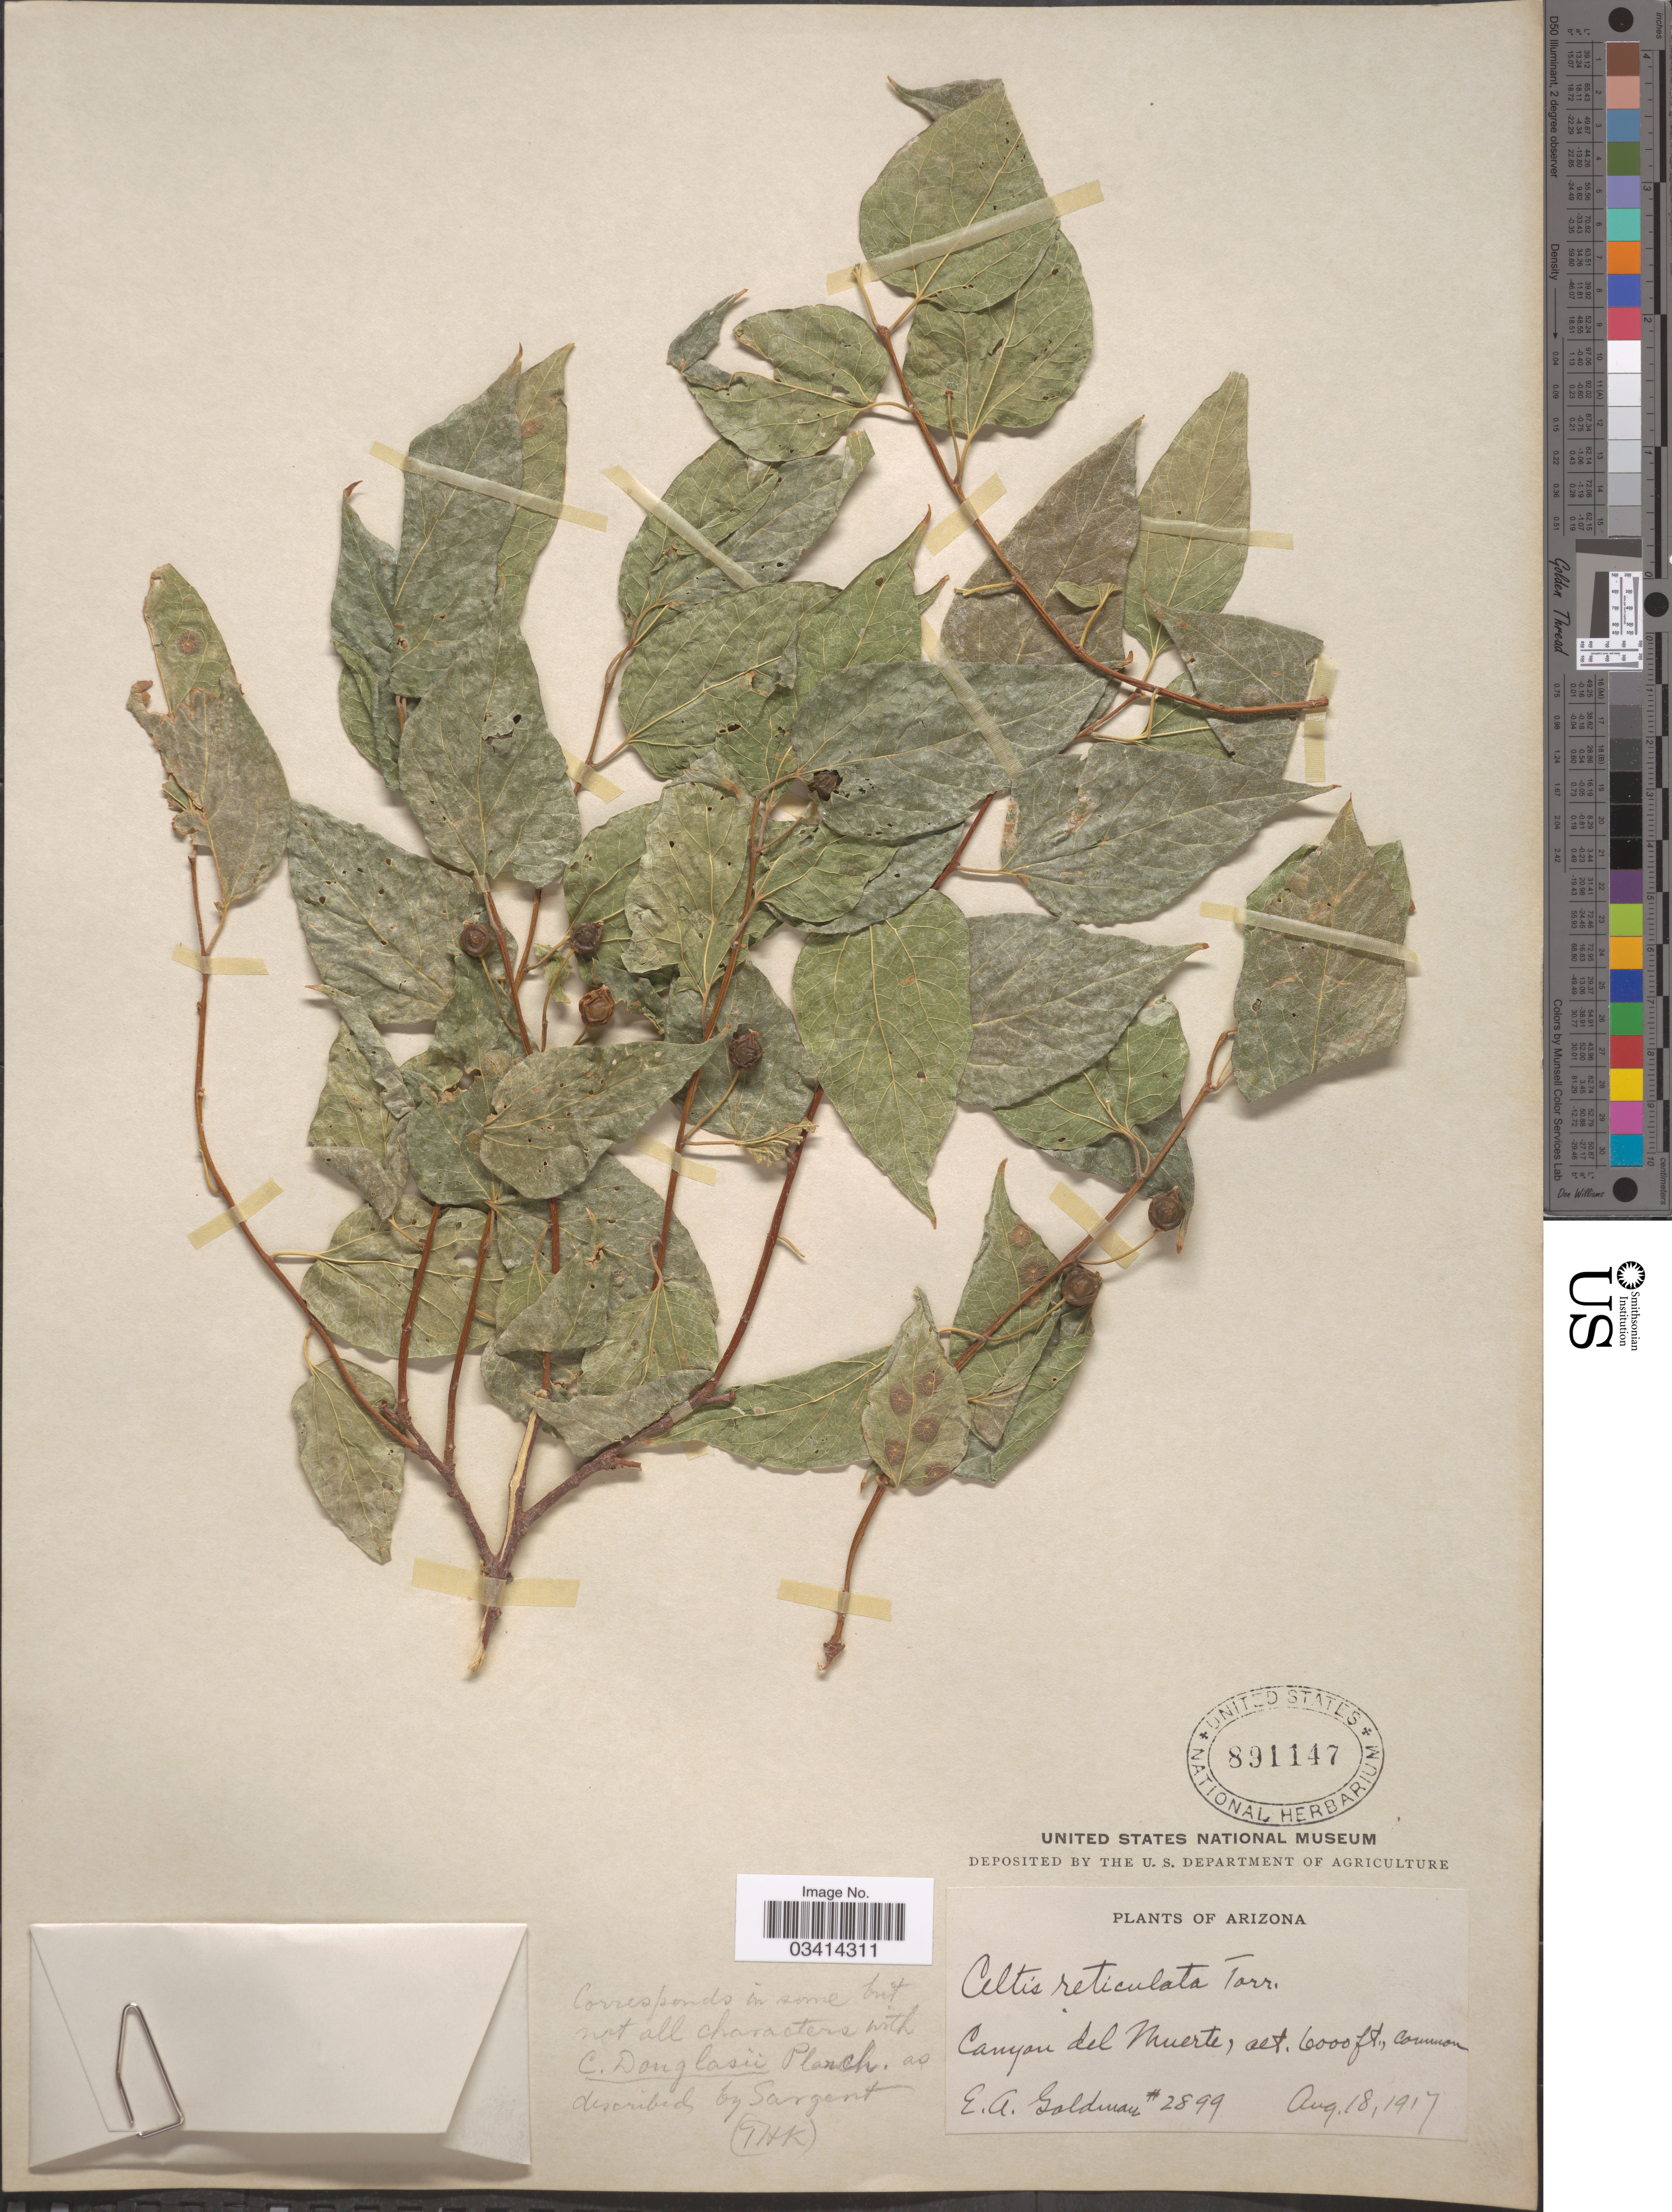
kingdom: Plantae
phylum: Tracheophyta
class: Magnoliopsida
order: Rosales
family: Cannabaceae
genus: Celtis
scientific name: Celtis reticulata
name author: Torr.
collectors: E. A. Goldman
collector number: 2899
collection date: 1917-08-18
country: United States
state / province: Arizona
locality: Canyon del Muerte.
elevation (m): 1829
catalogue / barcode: US 891147